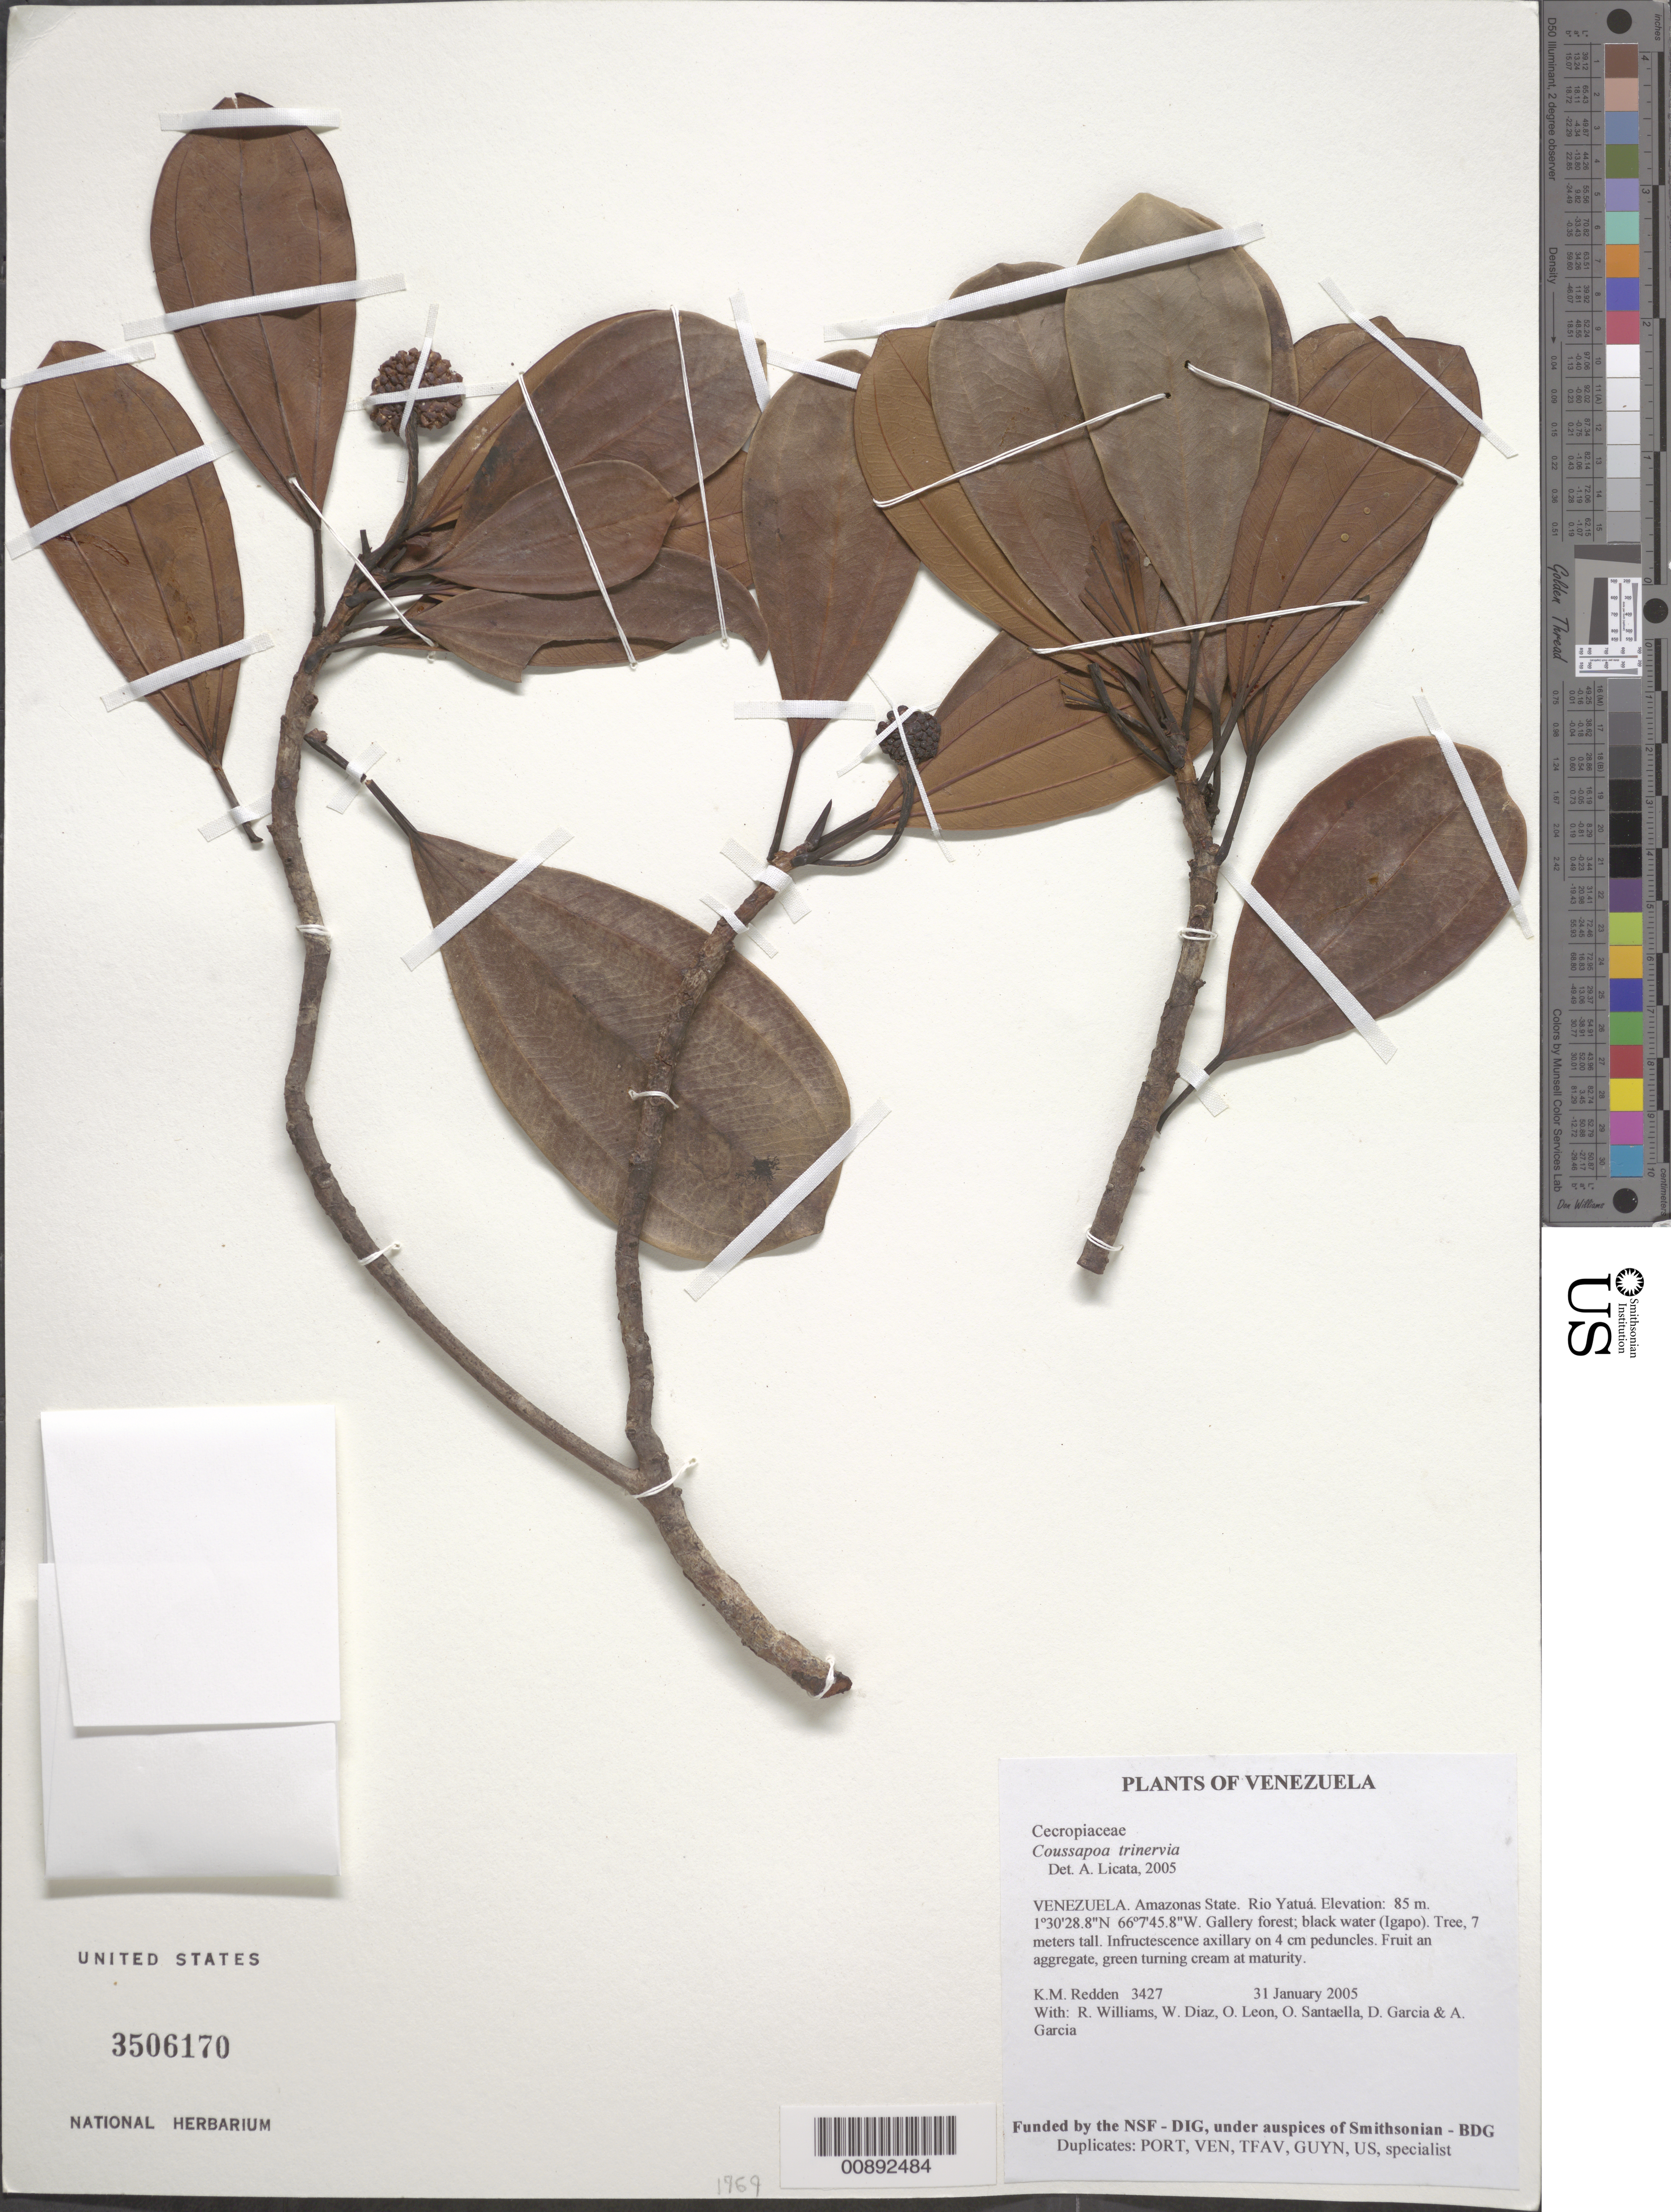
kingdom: Plantae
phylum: Tracheophyta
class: Magnoliopsida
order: Rosales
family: Urticaceae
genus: Coussapoa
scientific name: Coussapoa trinervia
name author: Spruce ex Mildbr.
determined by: Licata, A., (PORT), Univ. Nac. Exp. de los Llanos Ezequiel Zamora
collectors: K. M. Redden, R. Williams, W. Díaz P., O. León, O. Santaella, D. Garcia & A. Garcia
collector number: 3427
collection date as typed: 31 January 2005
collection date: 2005-01-31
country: Venezuela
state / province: Amazonas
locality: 10 - Rio Yatuá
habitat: Gallery forest; black water (Igapo)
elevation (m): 85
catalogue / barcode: US 3506170